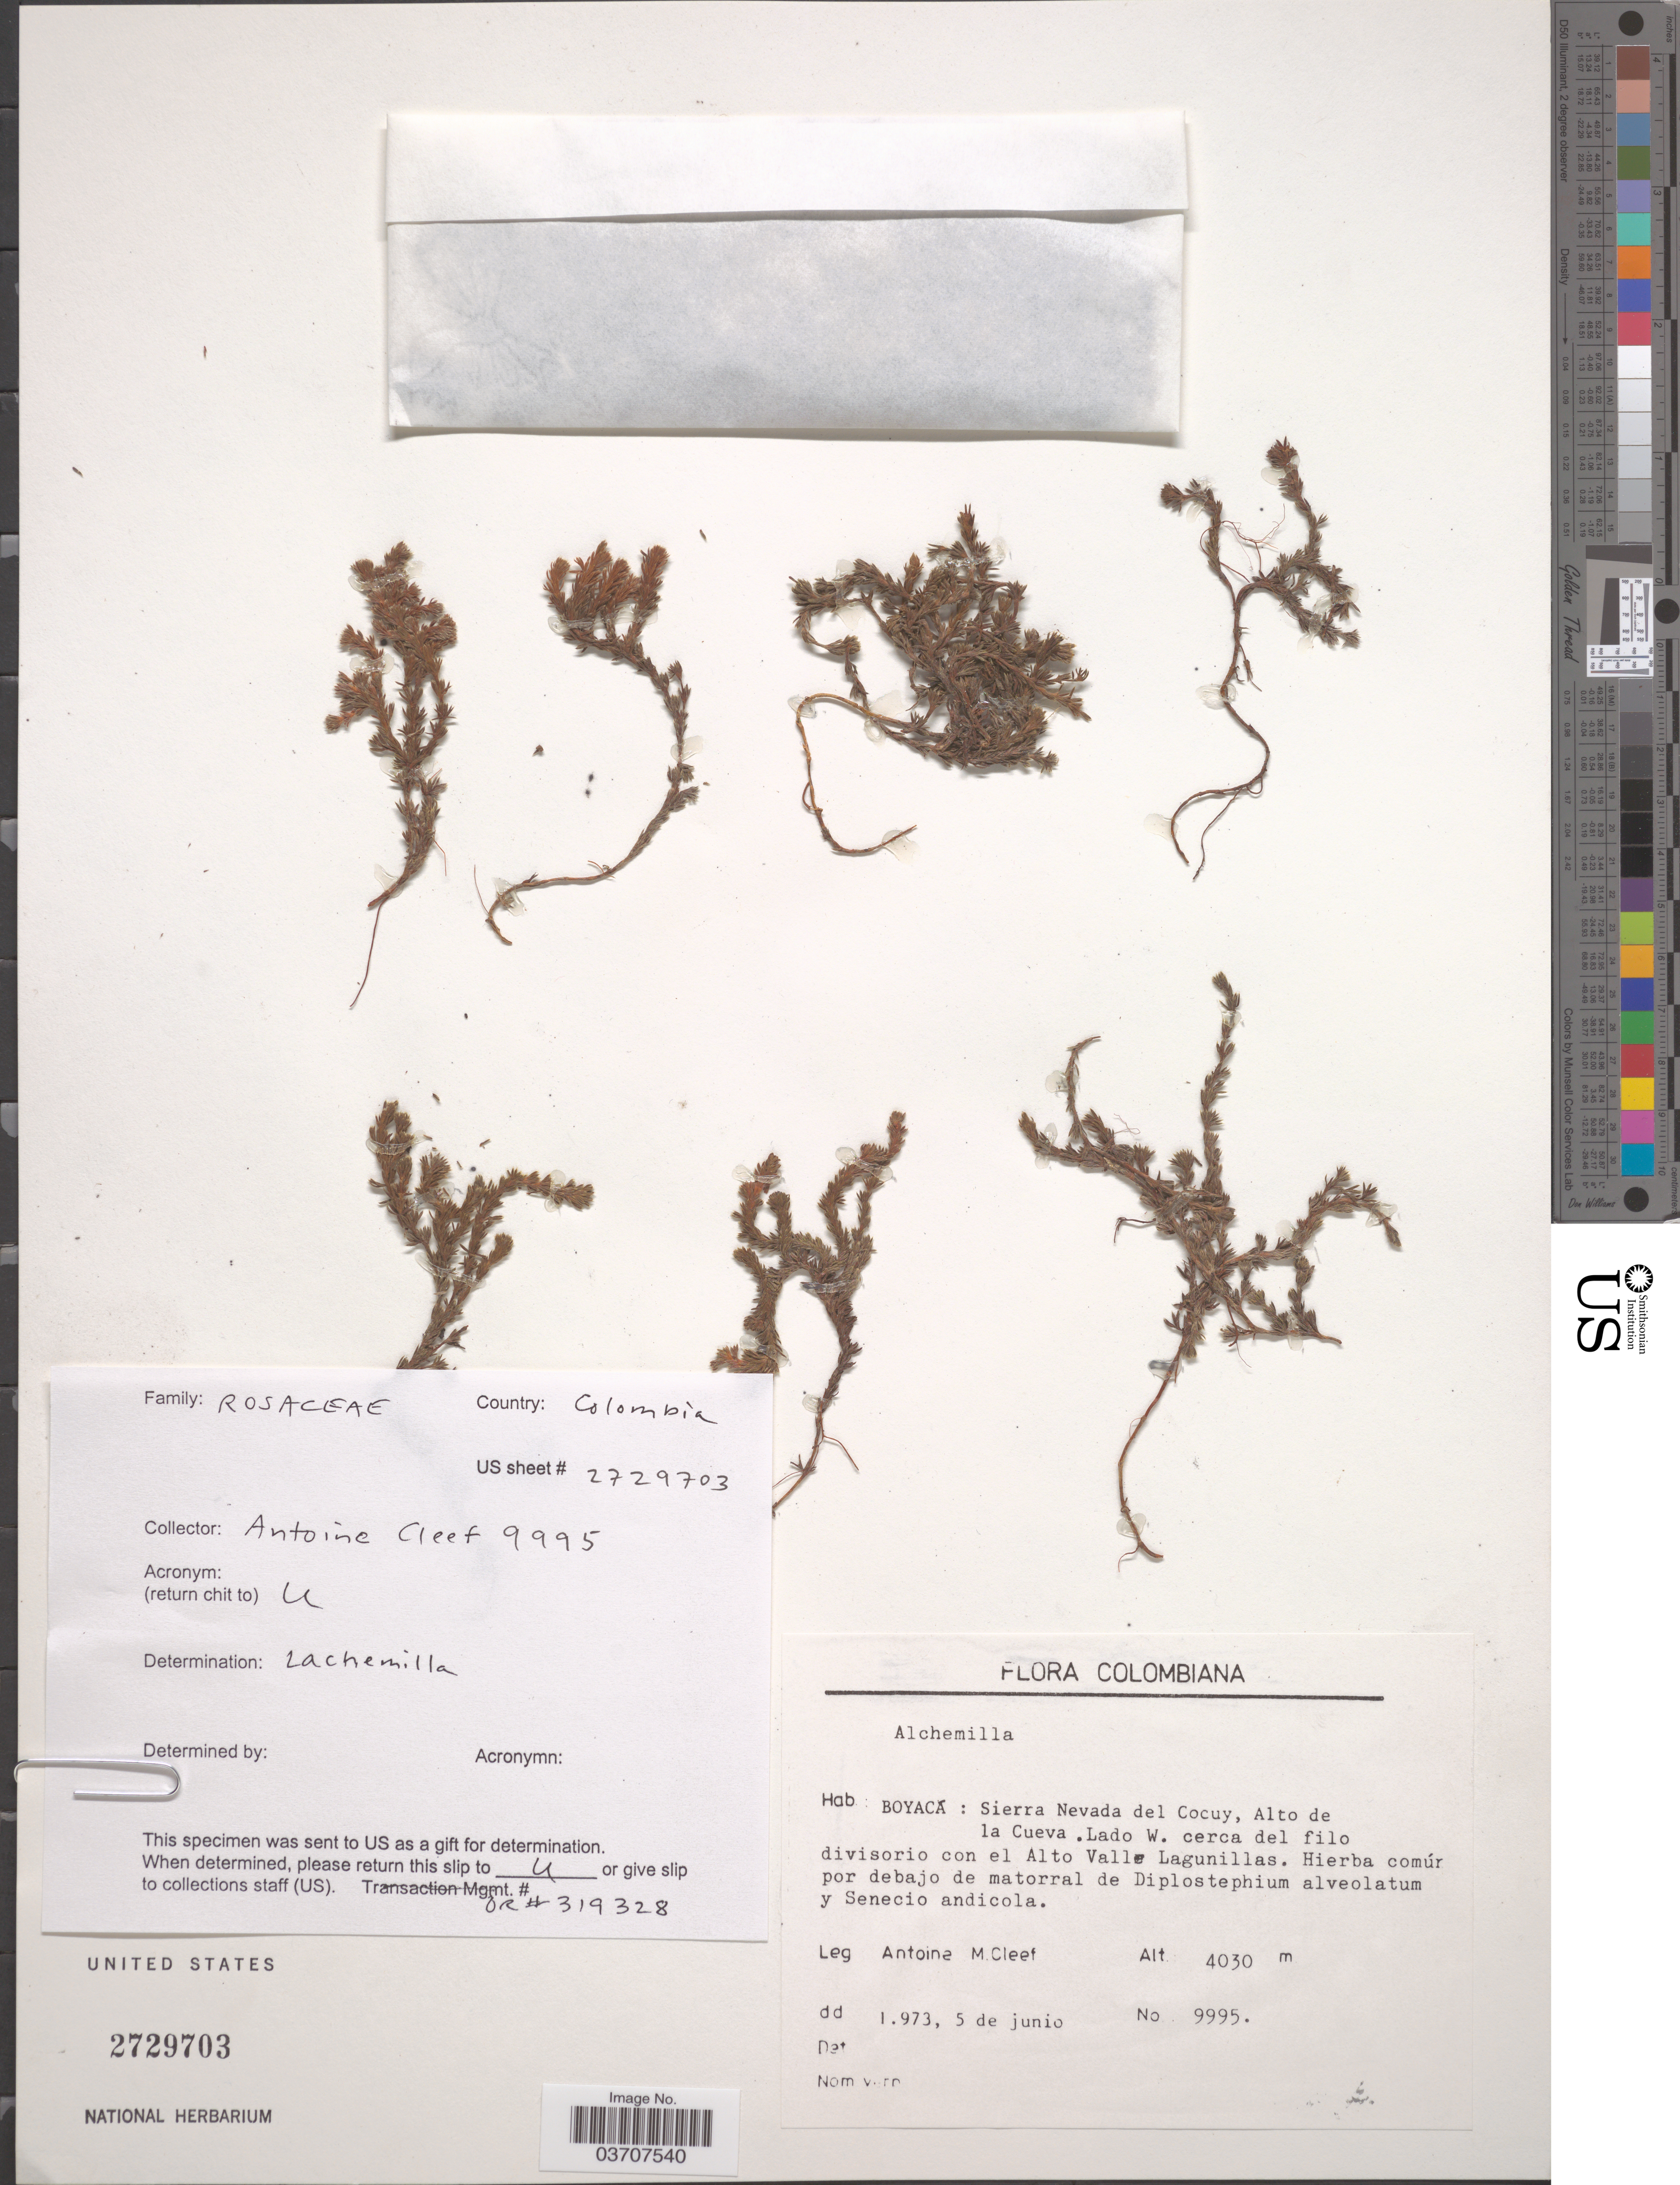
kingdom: Plantae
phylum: Tracheophyta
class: Magnoliopsida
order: Rosales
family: Rosaceae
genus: Lachemilla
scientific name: Lachemilla sp.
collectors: A. M. Cleef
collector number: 9995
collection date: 1973-06-05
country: Colombia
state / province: Boyacá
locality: Sierra Nevada del Cocuy, Alto de la Cueva. Lado W. cerca de filo divisorio con el Alto Valle Lagunillas.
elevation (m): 4030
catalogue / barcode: US 2729703